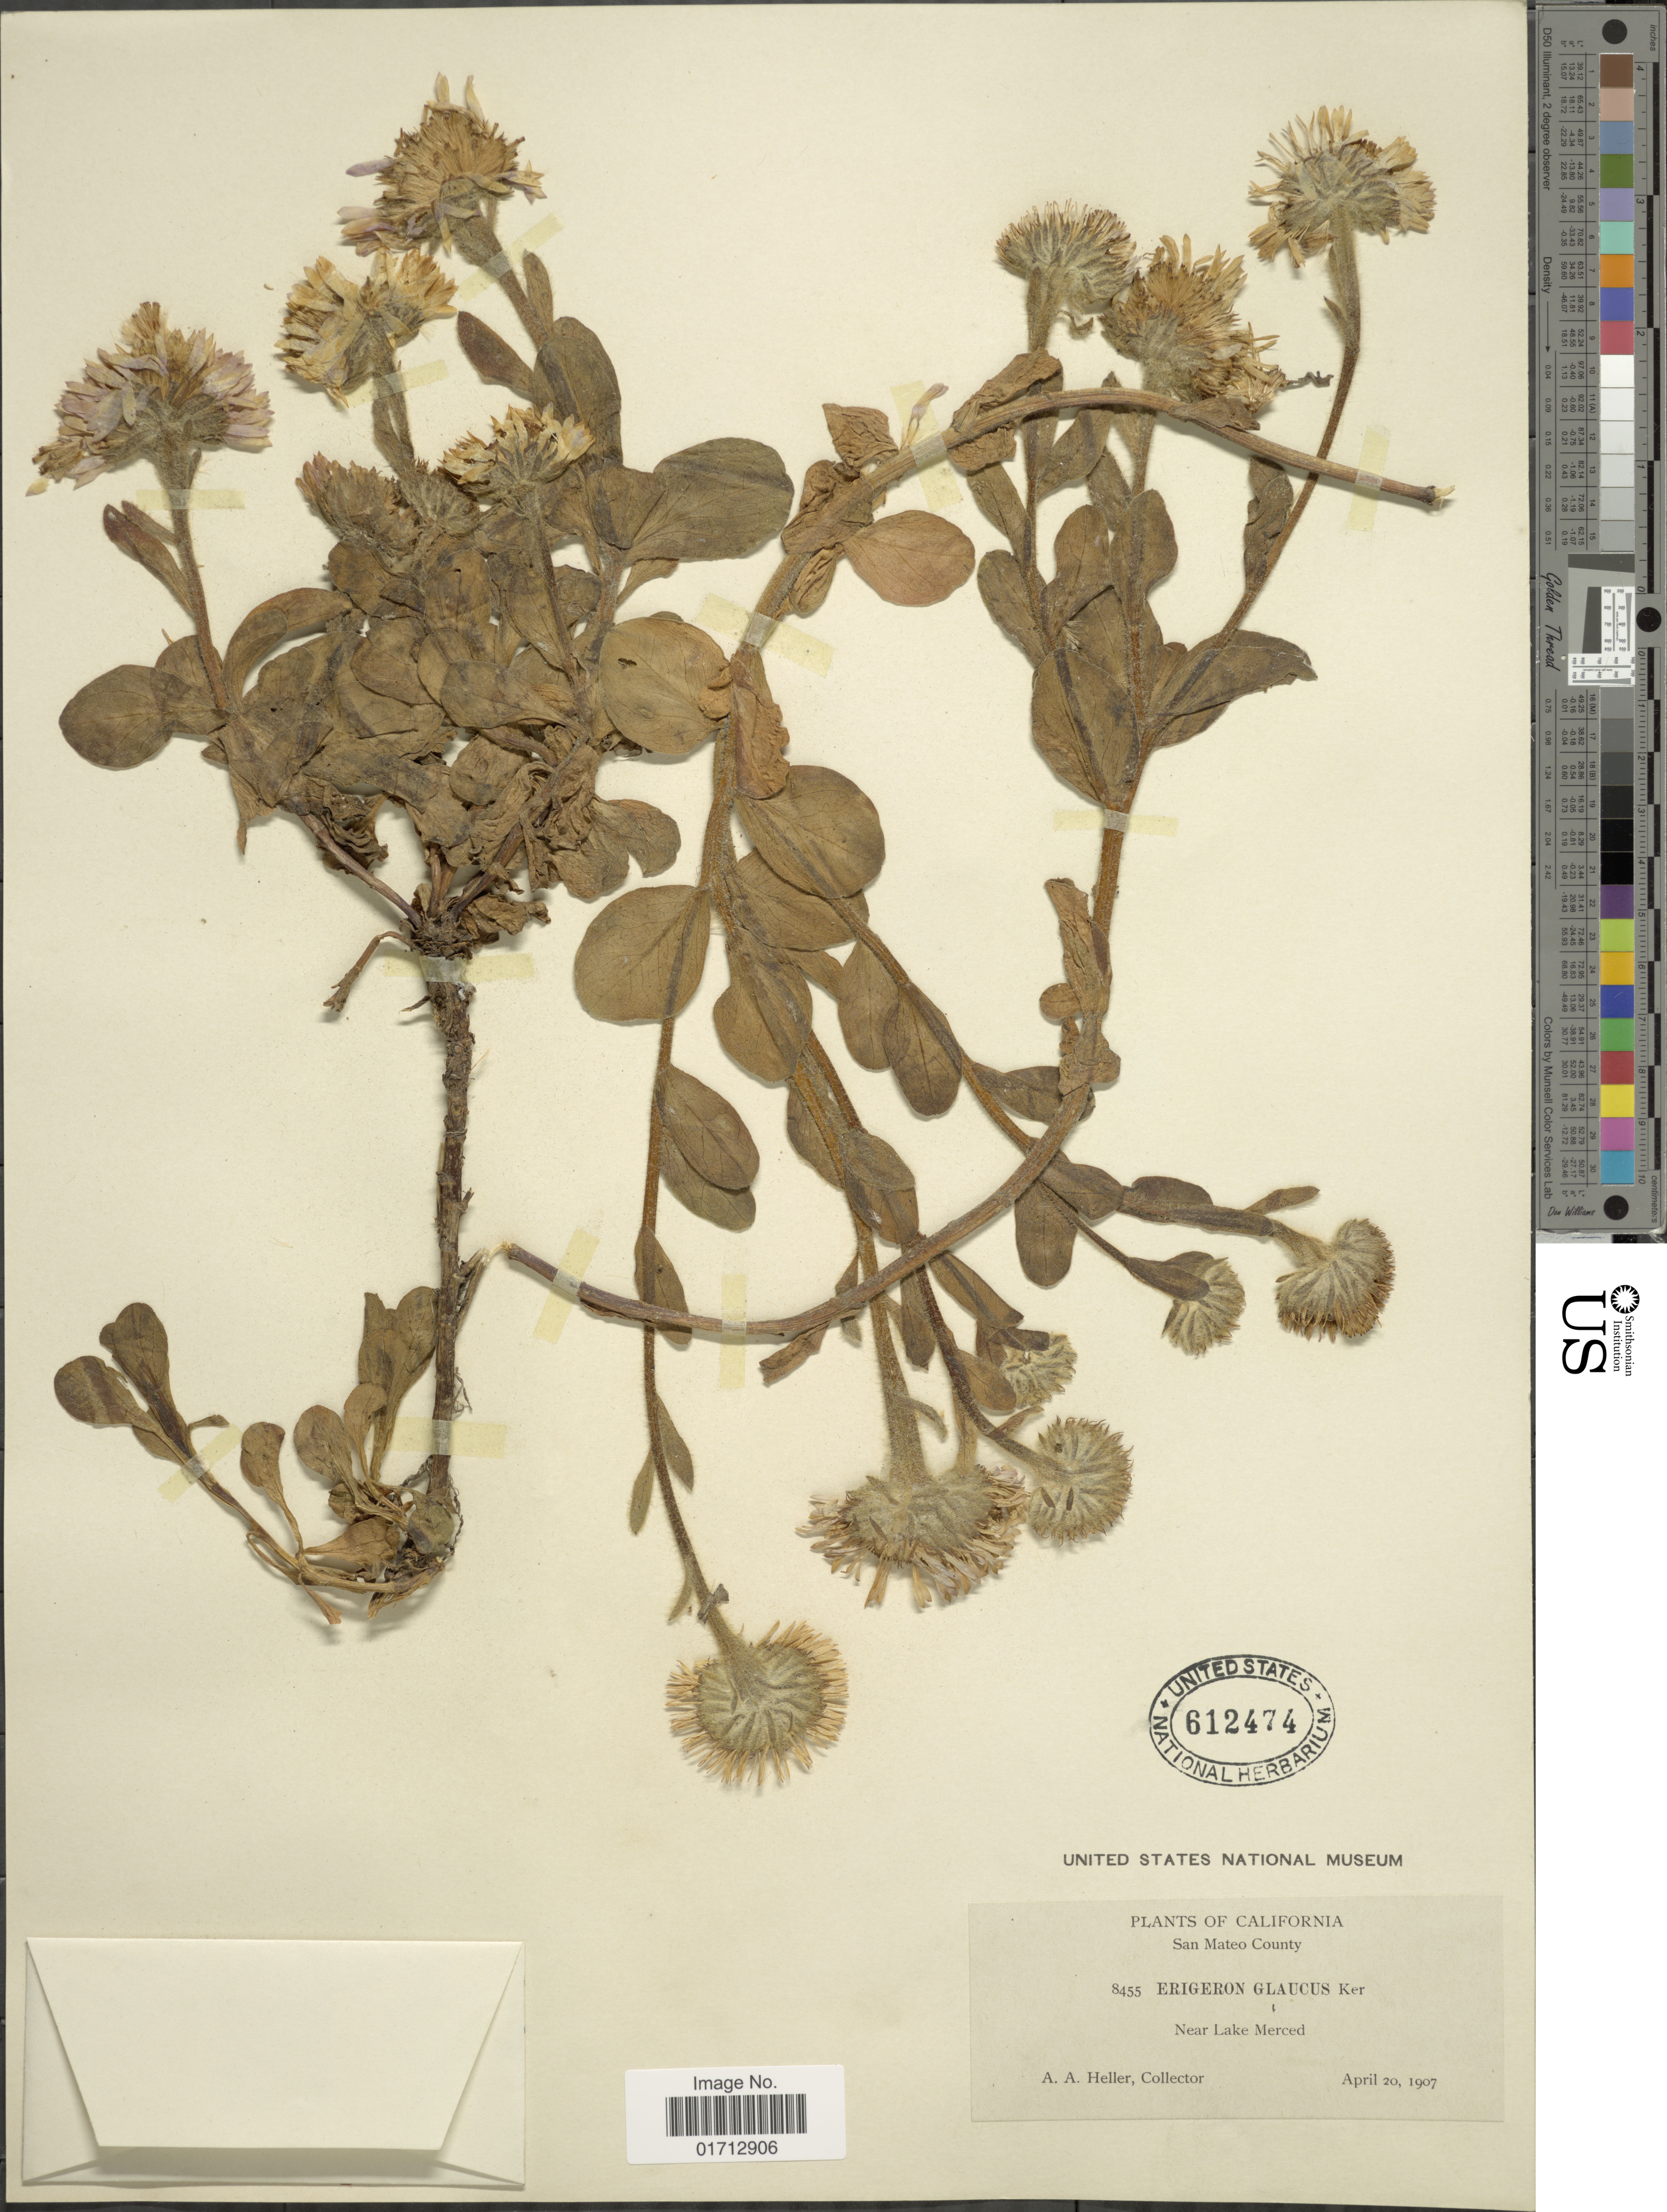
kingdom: Plantae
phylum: Tracheophyta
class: Magnoliopsida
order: Asterales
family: Asteraceae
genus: Erigeron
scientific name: Erigeron glaucus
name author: Ker Gawl.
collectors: A. A. Heller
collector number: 8455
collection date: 1907-04-20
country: United States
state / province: California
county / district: San Mateo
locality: San Mateo County, Near Lake Merced.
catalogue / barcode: US 612474